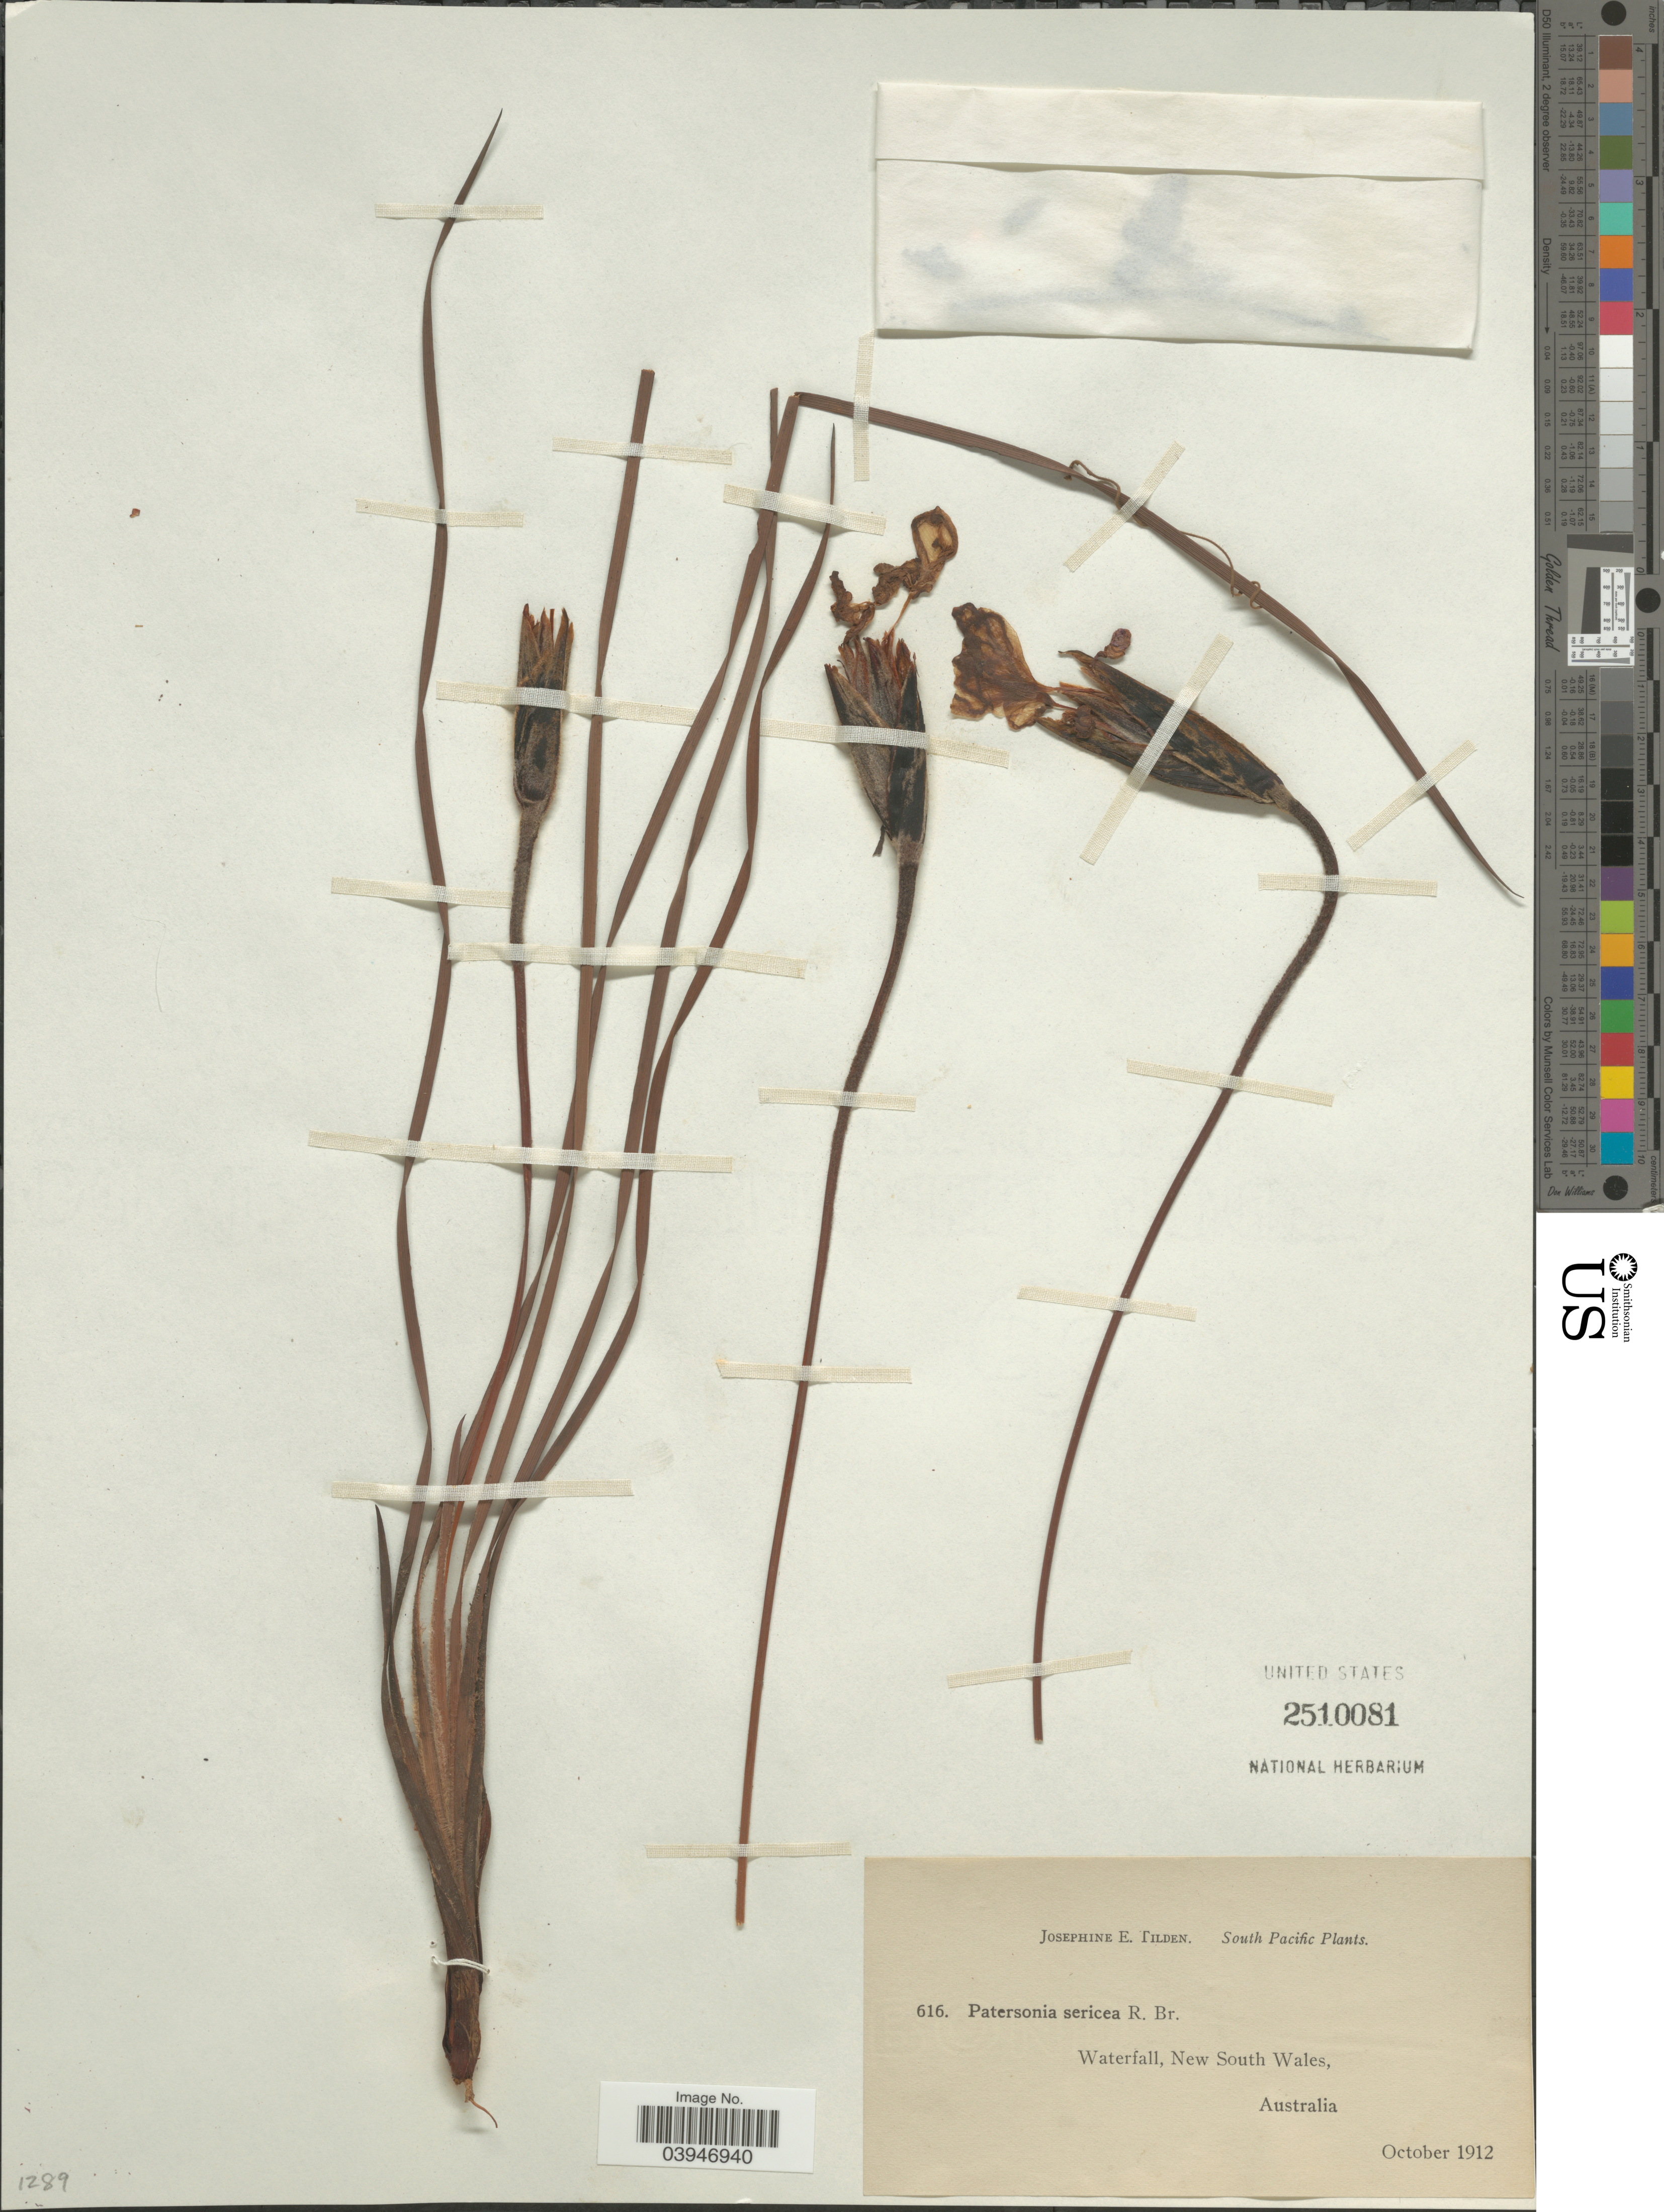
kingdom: Plantae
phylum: Tracheophyta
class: Liliopsida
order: Asparagales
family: Iridaceae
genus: Patersonia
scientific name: Patersonia sericea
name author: R. Br.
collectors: J. E. Tilden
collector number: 616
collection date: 1912-10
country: Australia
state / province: New South Wales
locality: South Pacific. Waterfall.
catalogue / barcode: US 2510081